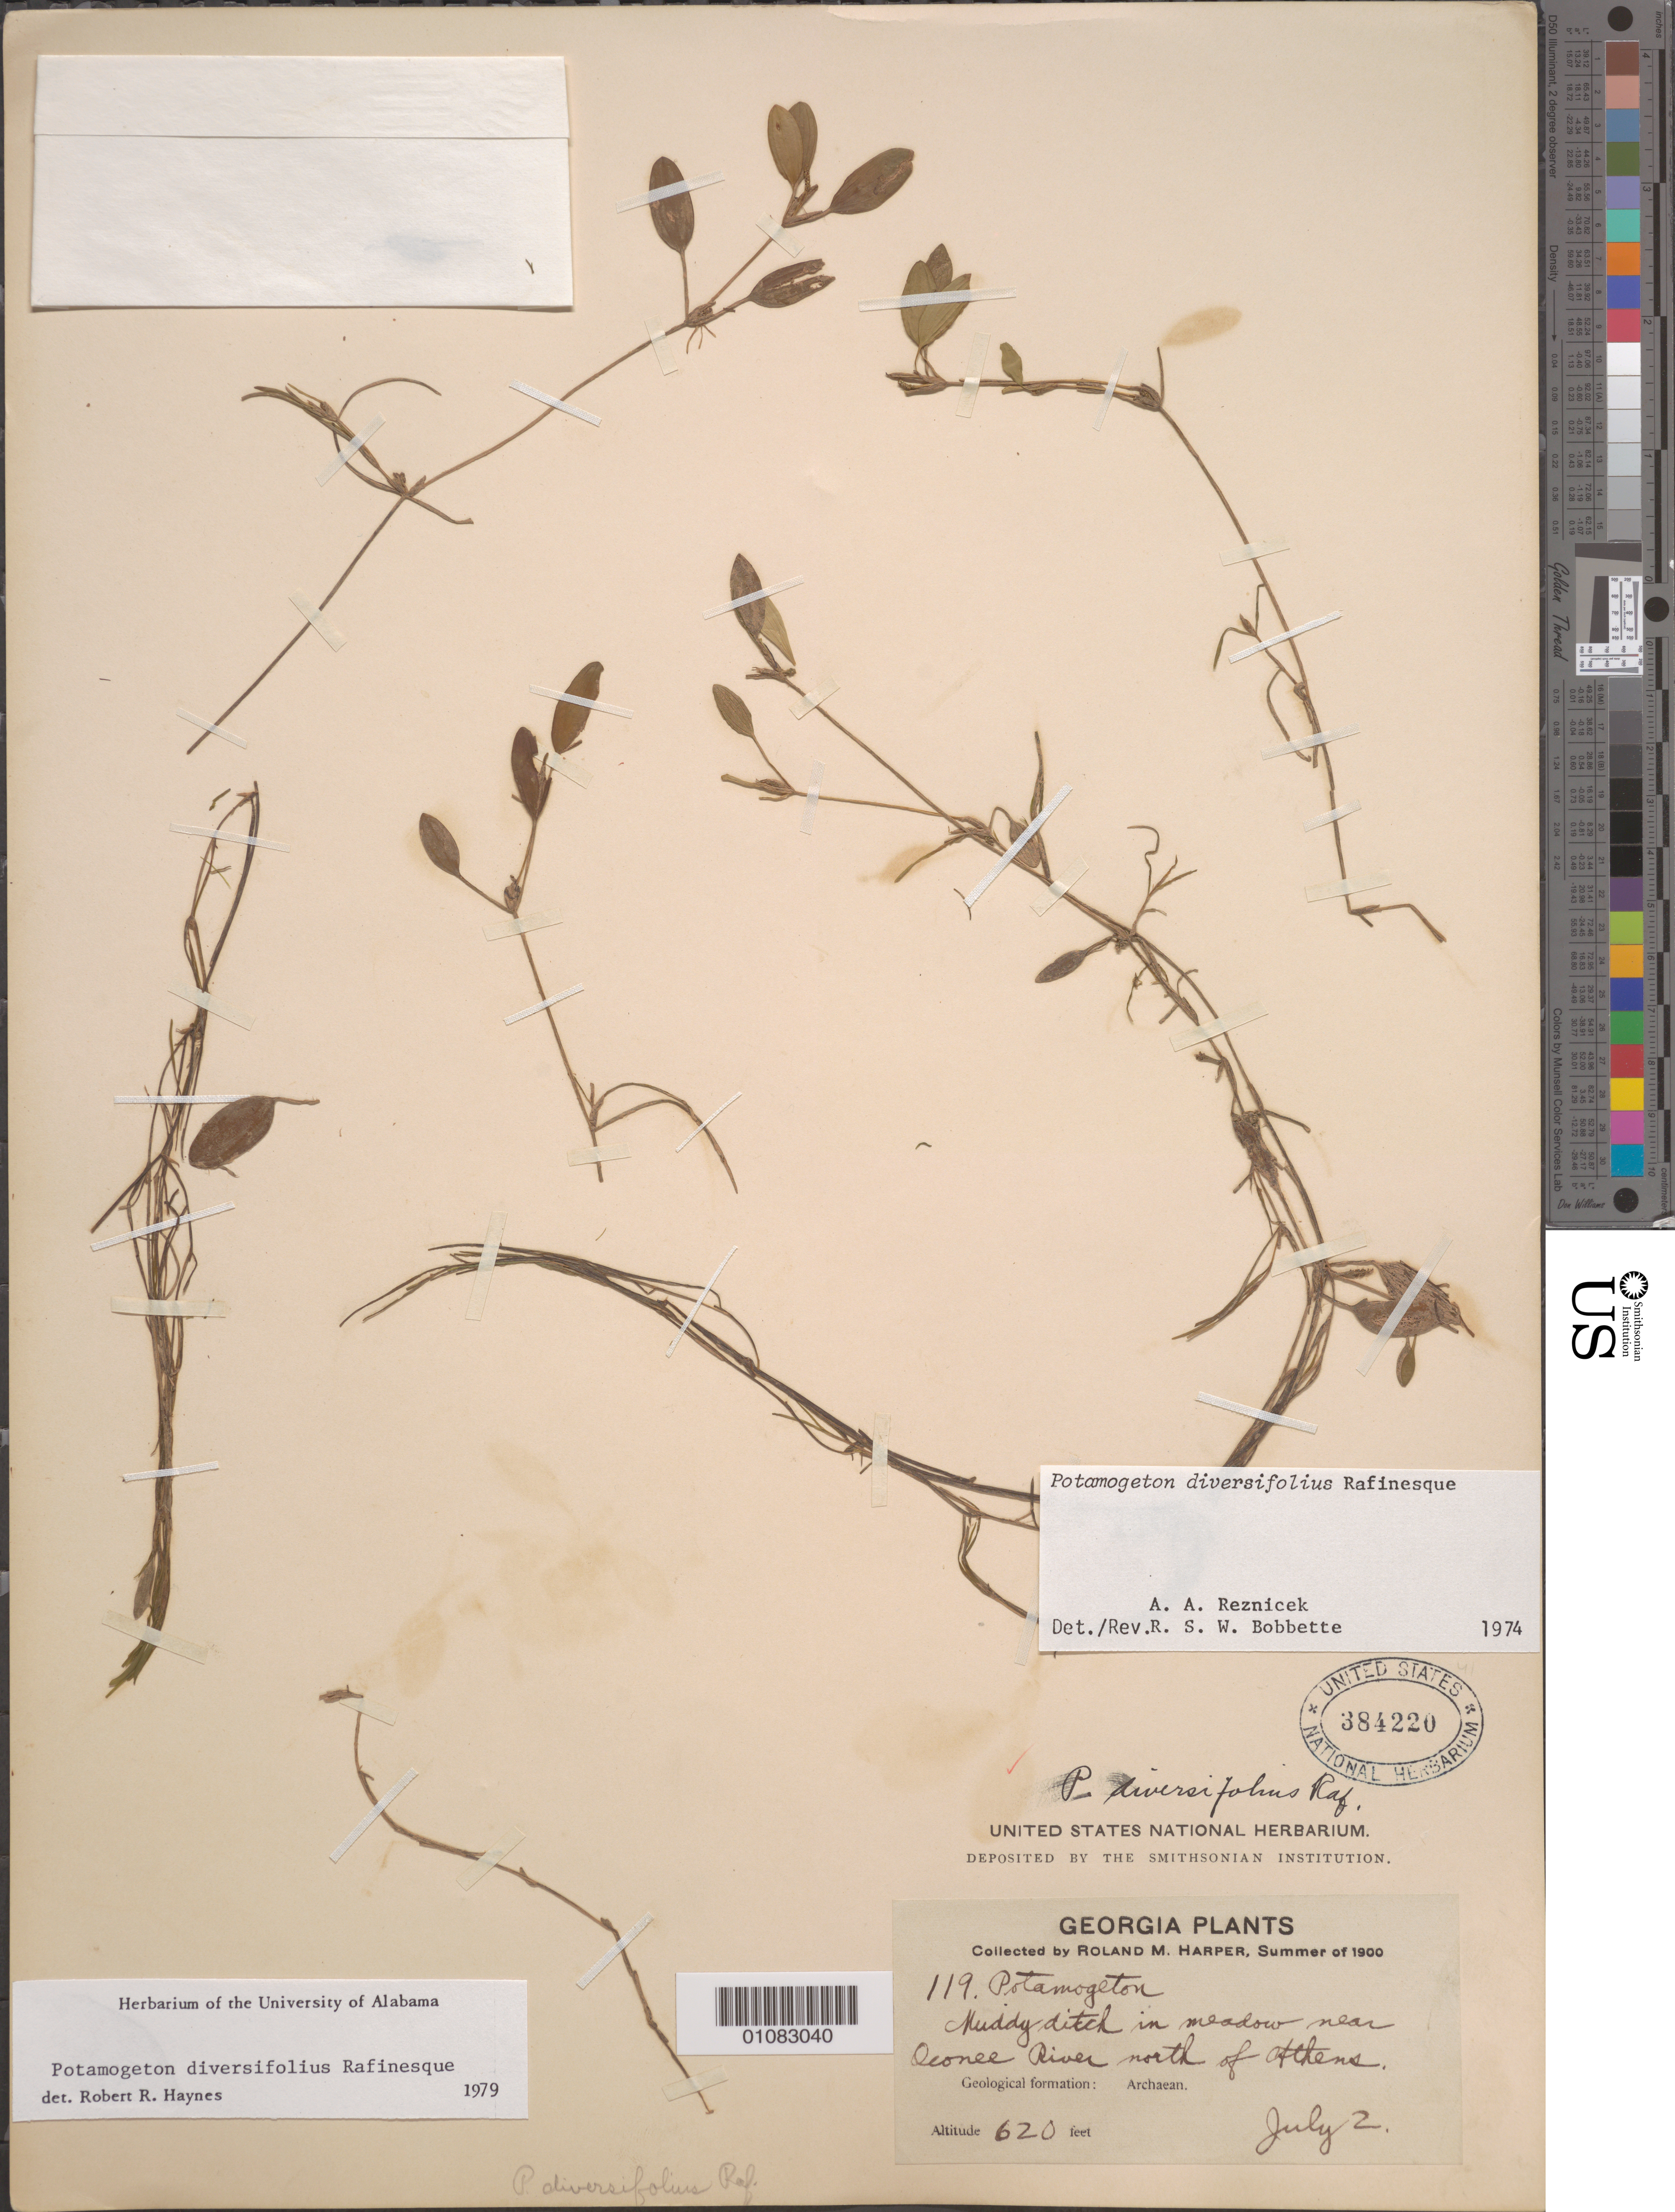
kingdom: Plantae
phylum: Tracheophyta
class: Liliopsida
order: Alismatales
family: Potamogetonaceae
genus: Potamogeton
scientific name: Potamogeton diversifolius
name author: Raf.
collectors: R. M. Harper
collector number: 119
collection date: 1900-07-02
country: United States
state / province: Georgia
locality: north of Athens, near Oconee River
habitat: Geological formation: Archaean; Muddy ditch in meadow near river.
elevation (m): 189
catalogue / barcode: US 384220